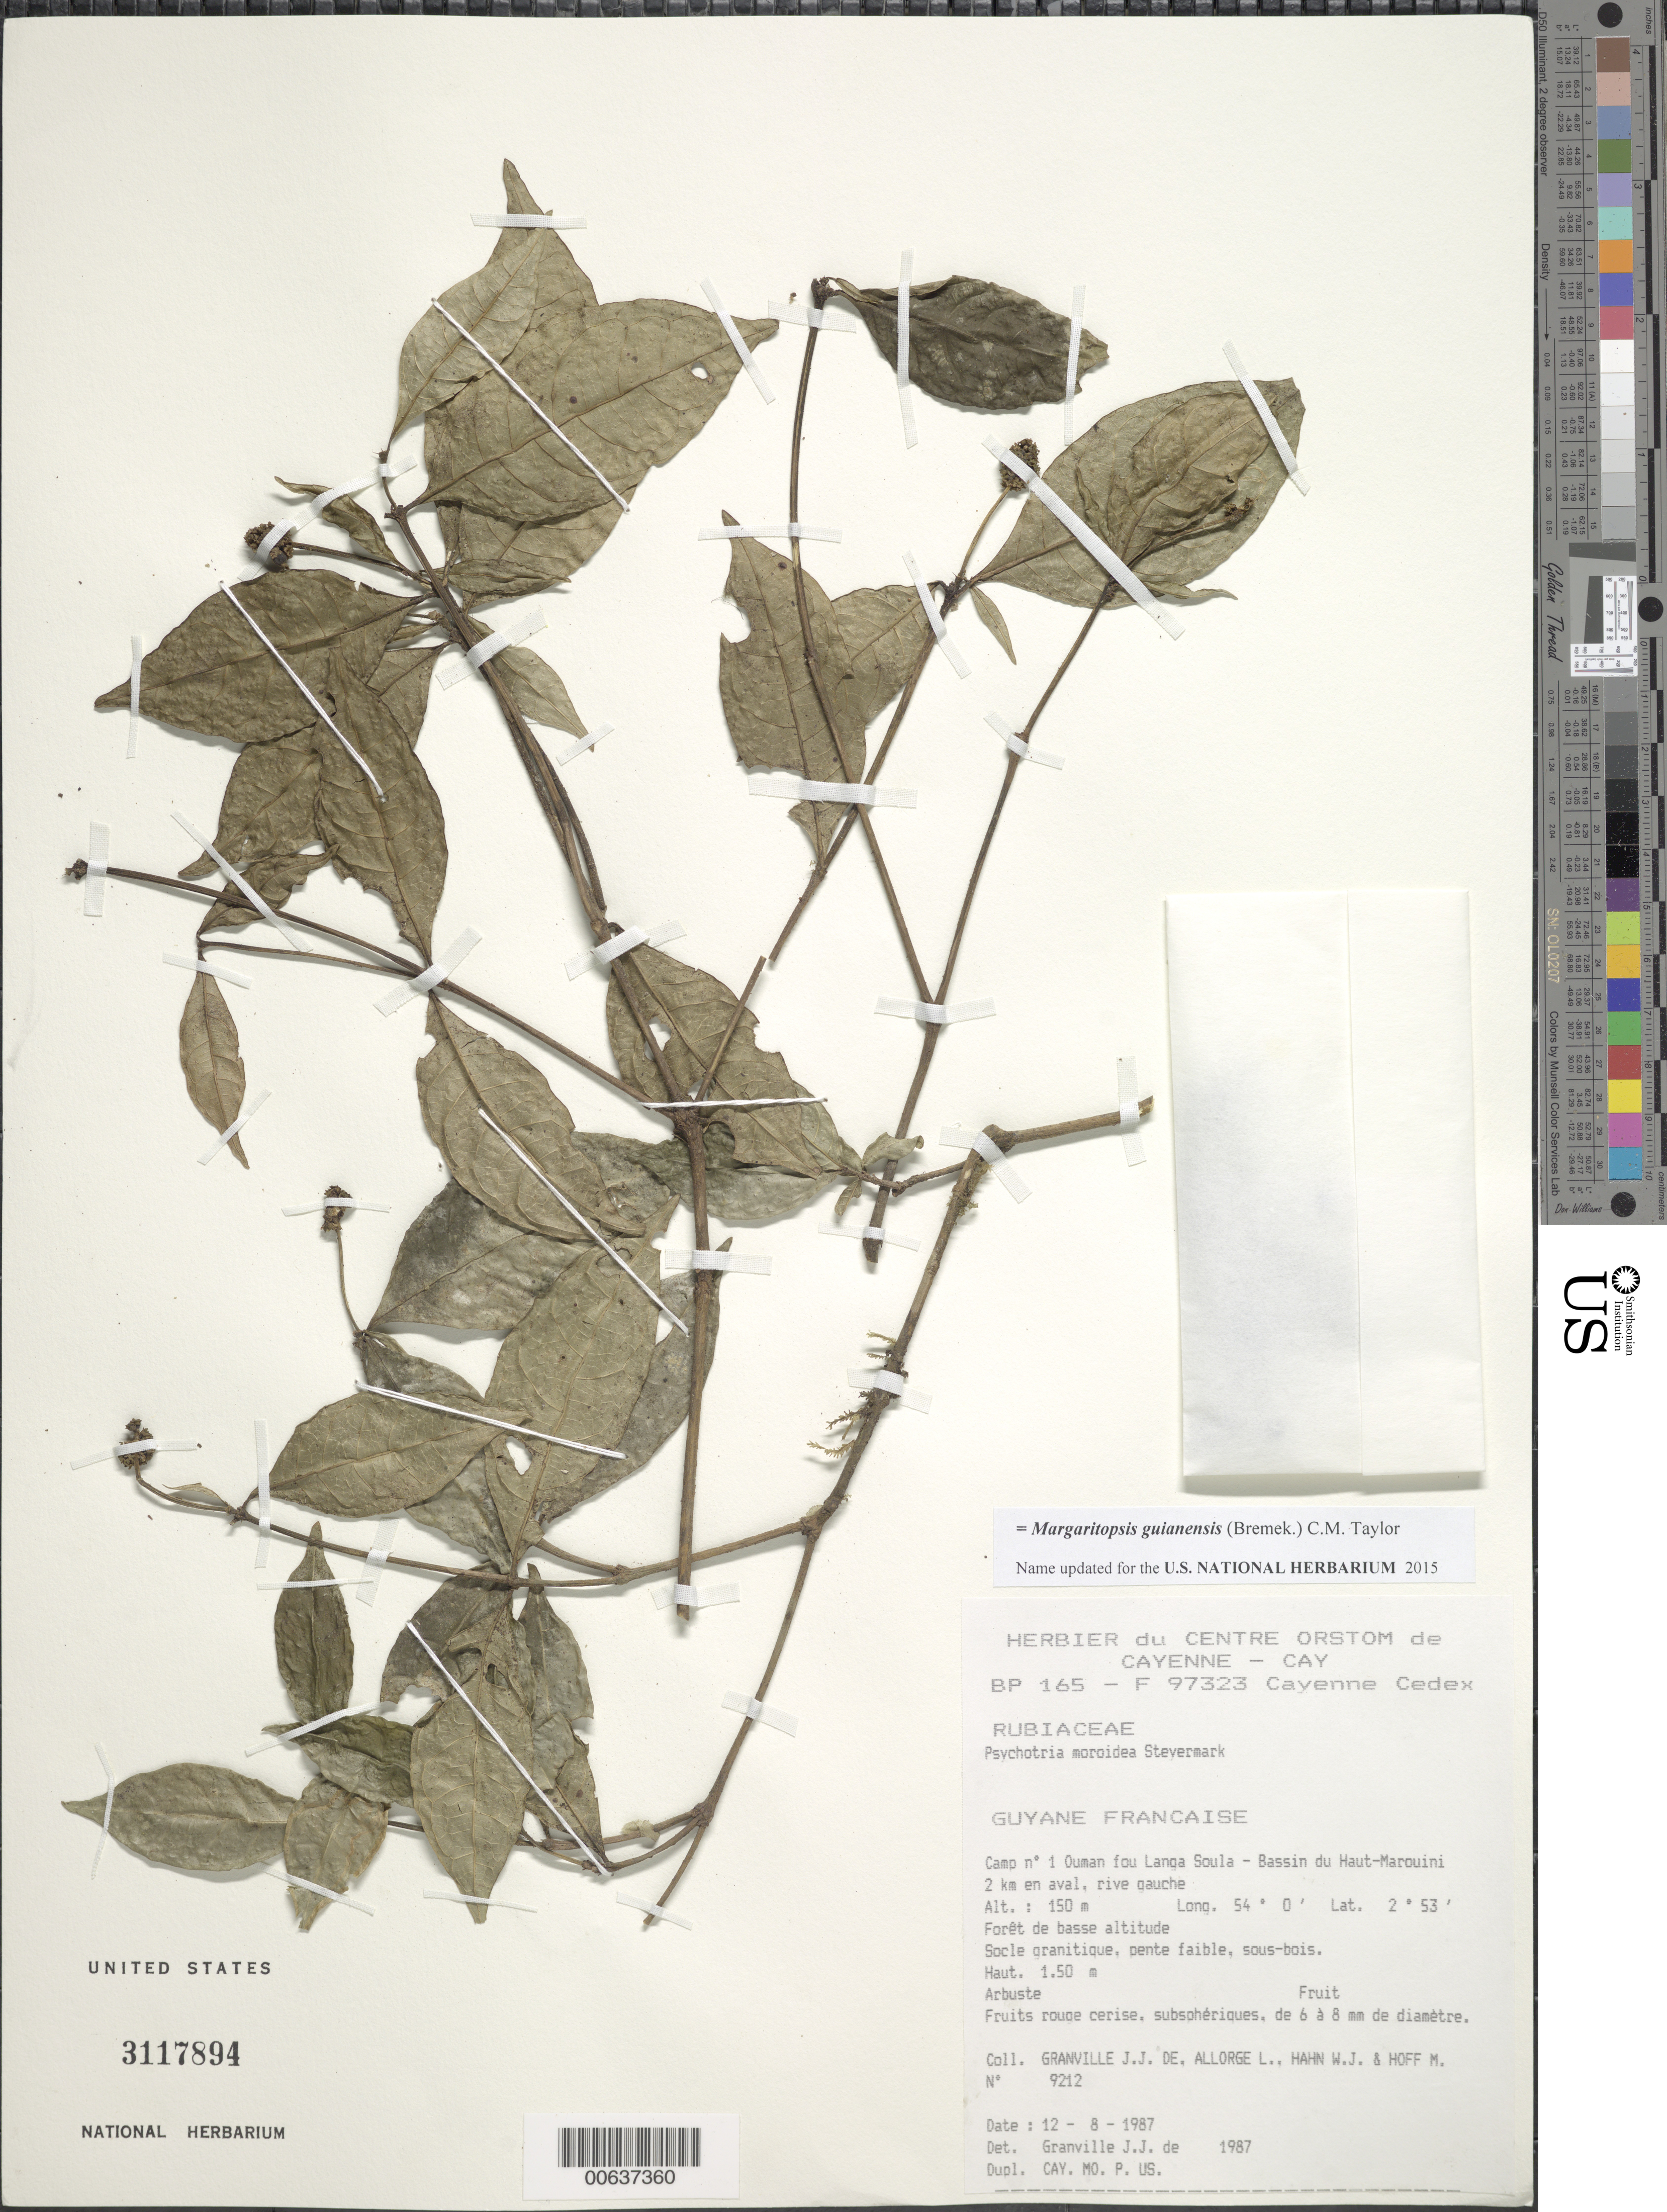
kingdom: Plantae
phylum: Tracheophyta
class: Magnoliopsida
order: Gentianales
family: Rubiaceae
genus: Psychotria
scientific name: Psychotria moroidea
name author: Steyerm.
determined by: Granville, J. J. de, (CAY), Institut de Recherche pour le Developpement (IRD) (FRENCH GUIANA)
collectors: J.-J. de Granville, L. Allorge, W. J. Hahn & M. Hoff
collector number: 9212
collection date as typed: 12-Aug-87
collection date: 1987-08-12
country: French Guiana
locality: Camp #1, Ouman fou Langa Soula, Bassin du Haut-Marouini. 2 km en aval. Rive gauche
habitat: Forêt de basse altitude. Socle granitique, pente faible, sous-bois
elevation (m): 150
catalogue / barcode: US 3117894